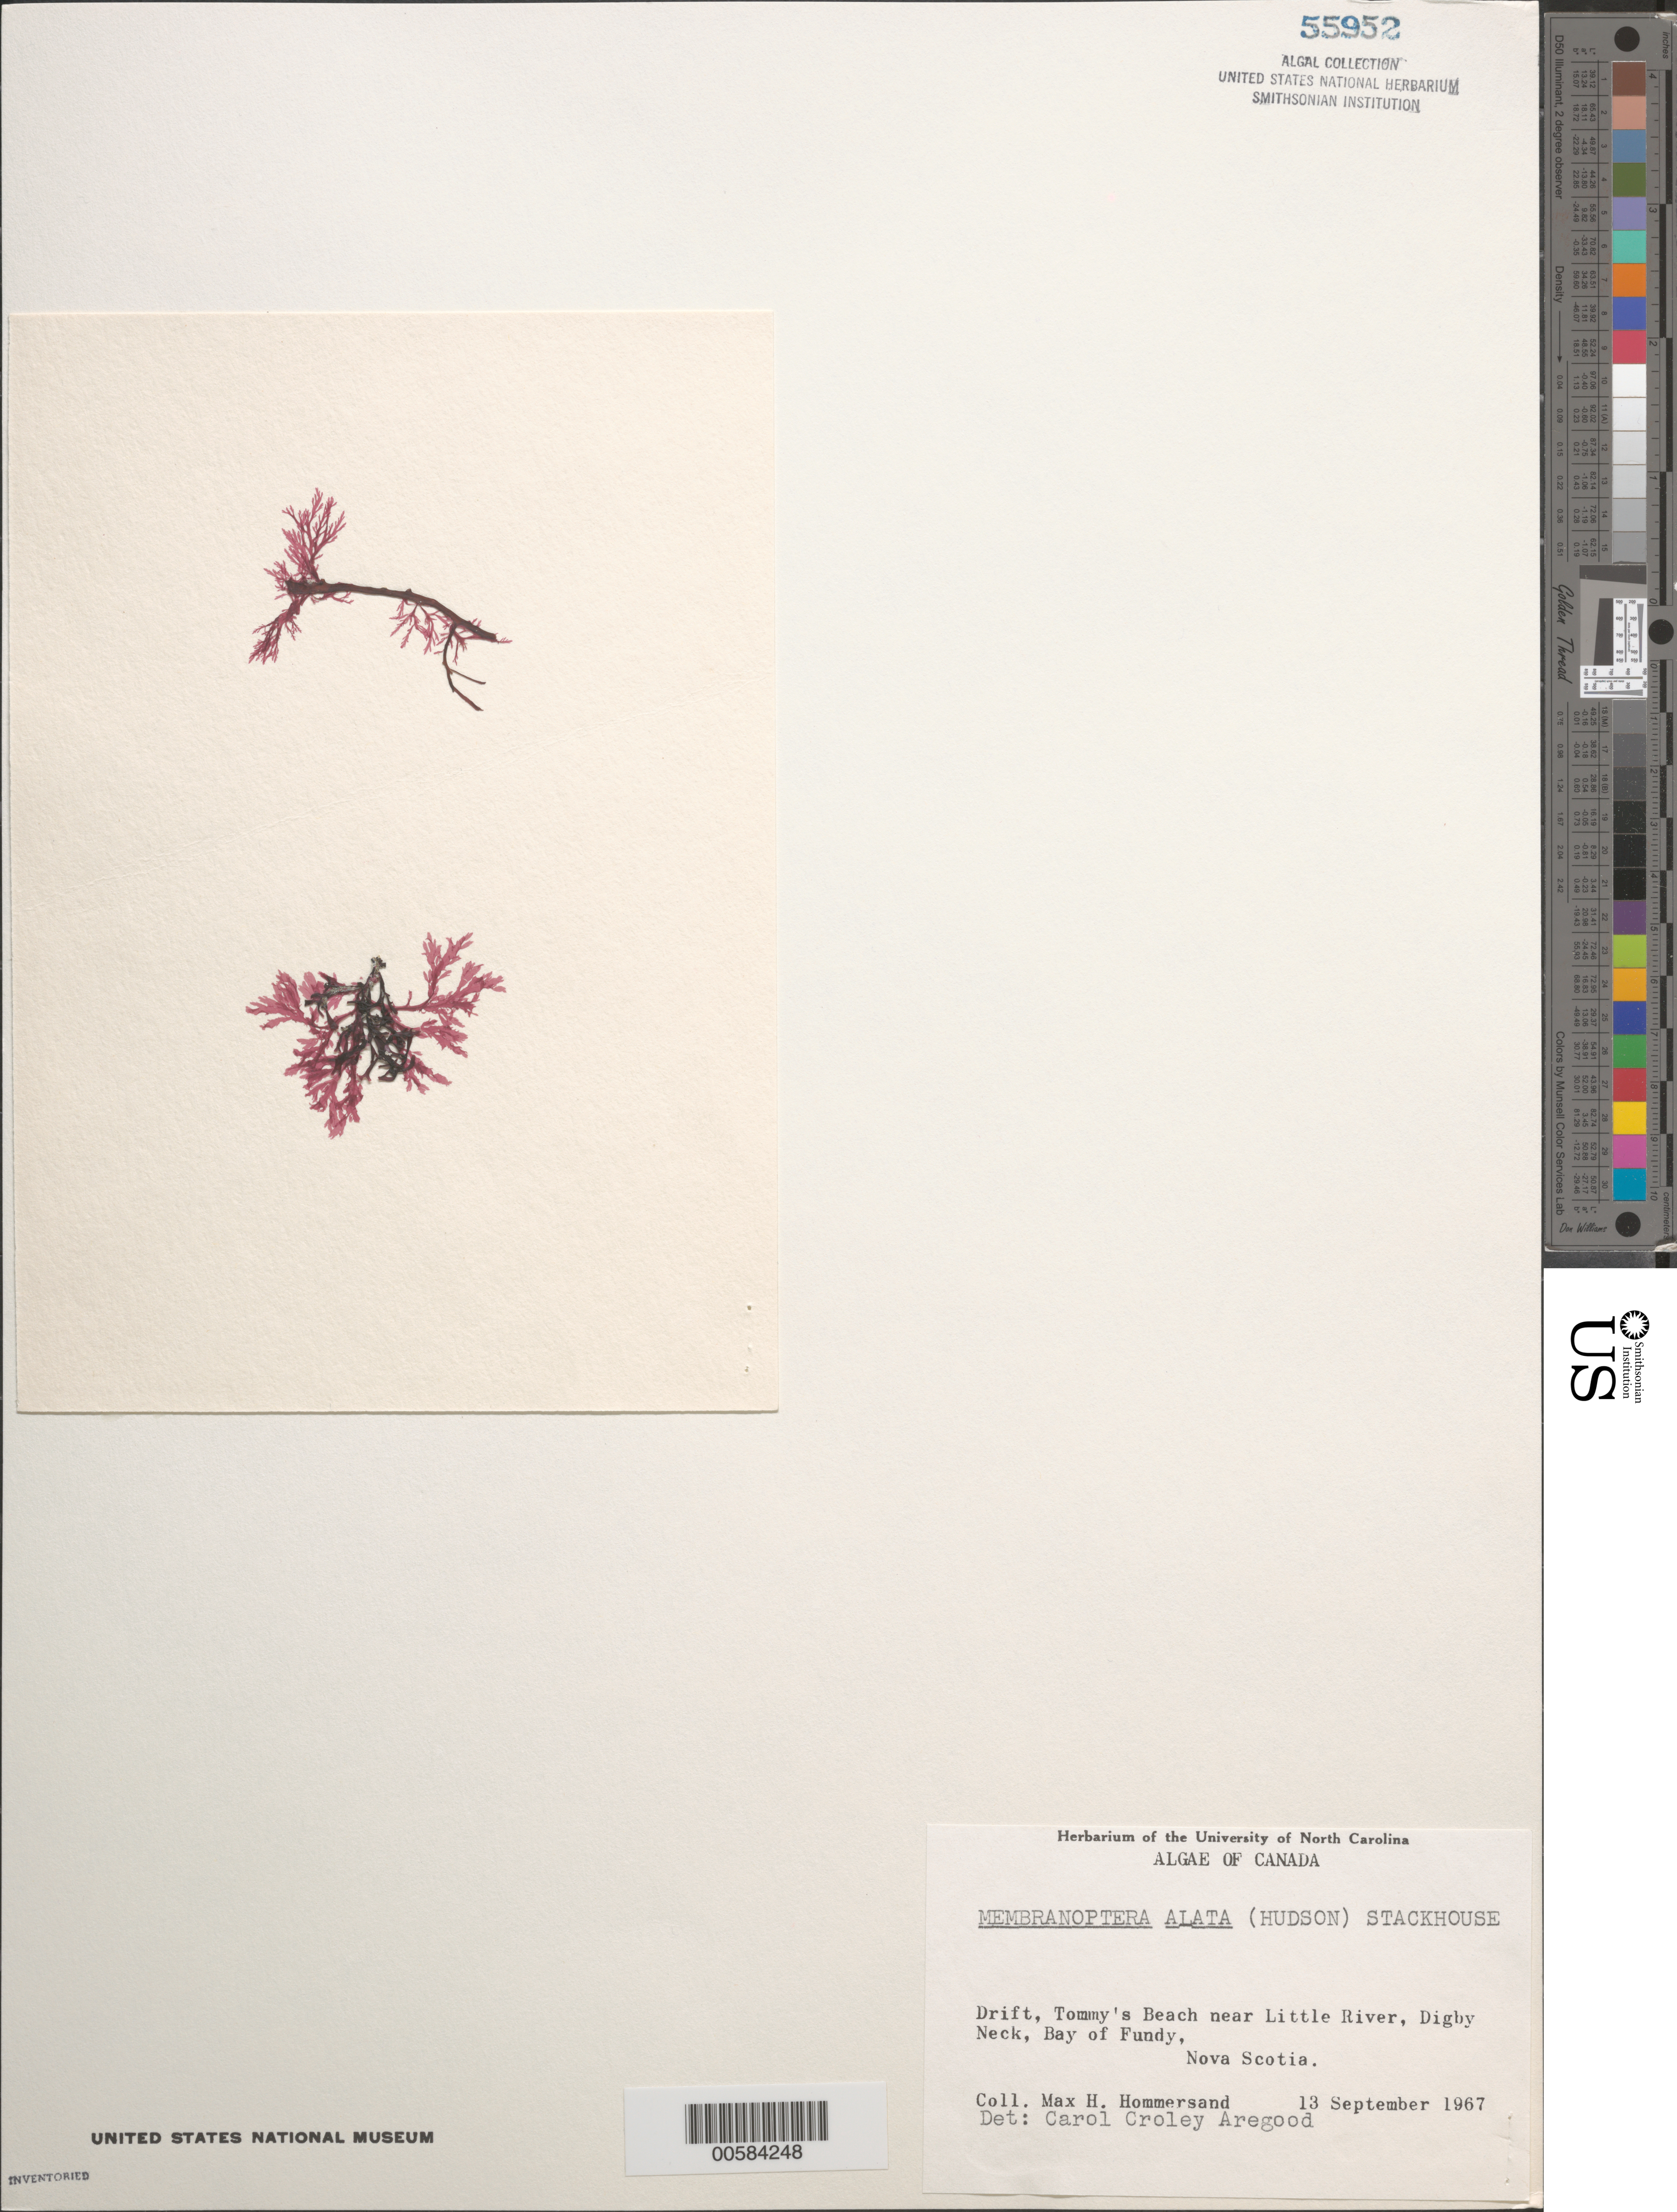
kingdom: Plantae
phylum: Rhodophyta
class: Florideophyceae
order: Ceramiales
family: Delesseriaceae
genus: Membranoptera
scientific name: Membranoptera alata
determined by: Aregood, C. C.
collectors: M. H. Hommersand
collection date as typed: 13 Sep 1967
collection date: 1967-09-13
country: Canada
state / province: Nova Scotia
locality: Tommy's Beach near Littler River, Digby Neck, Bay of Fundy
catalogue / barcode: US 55952